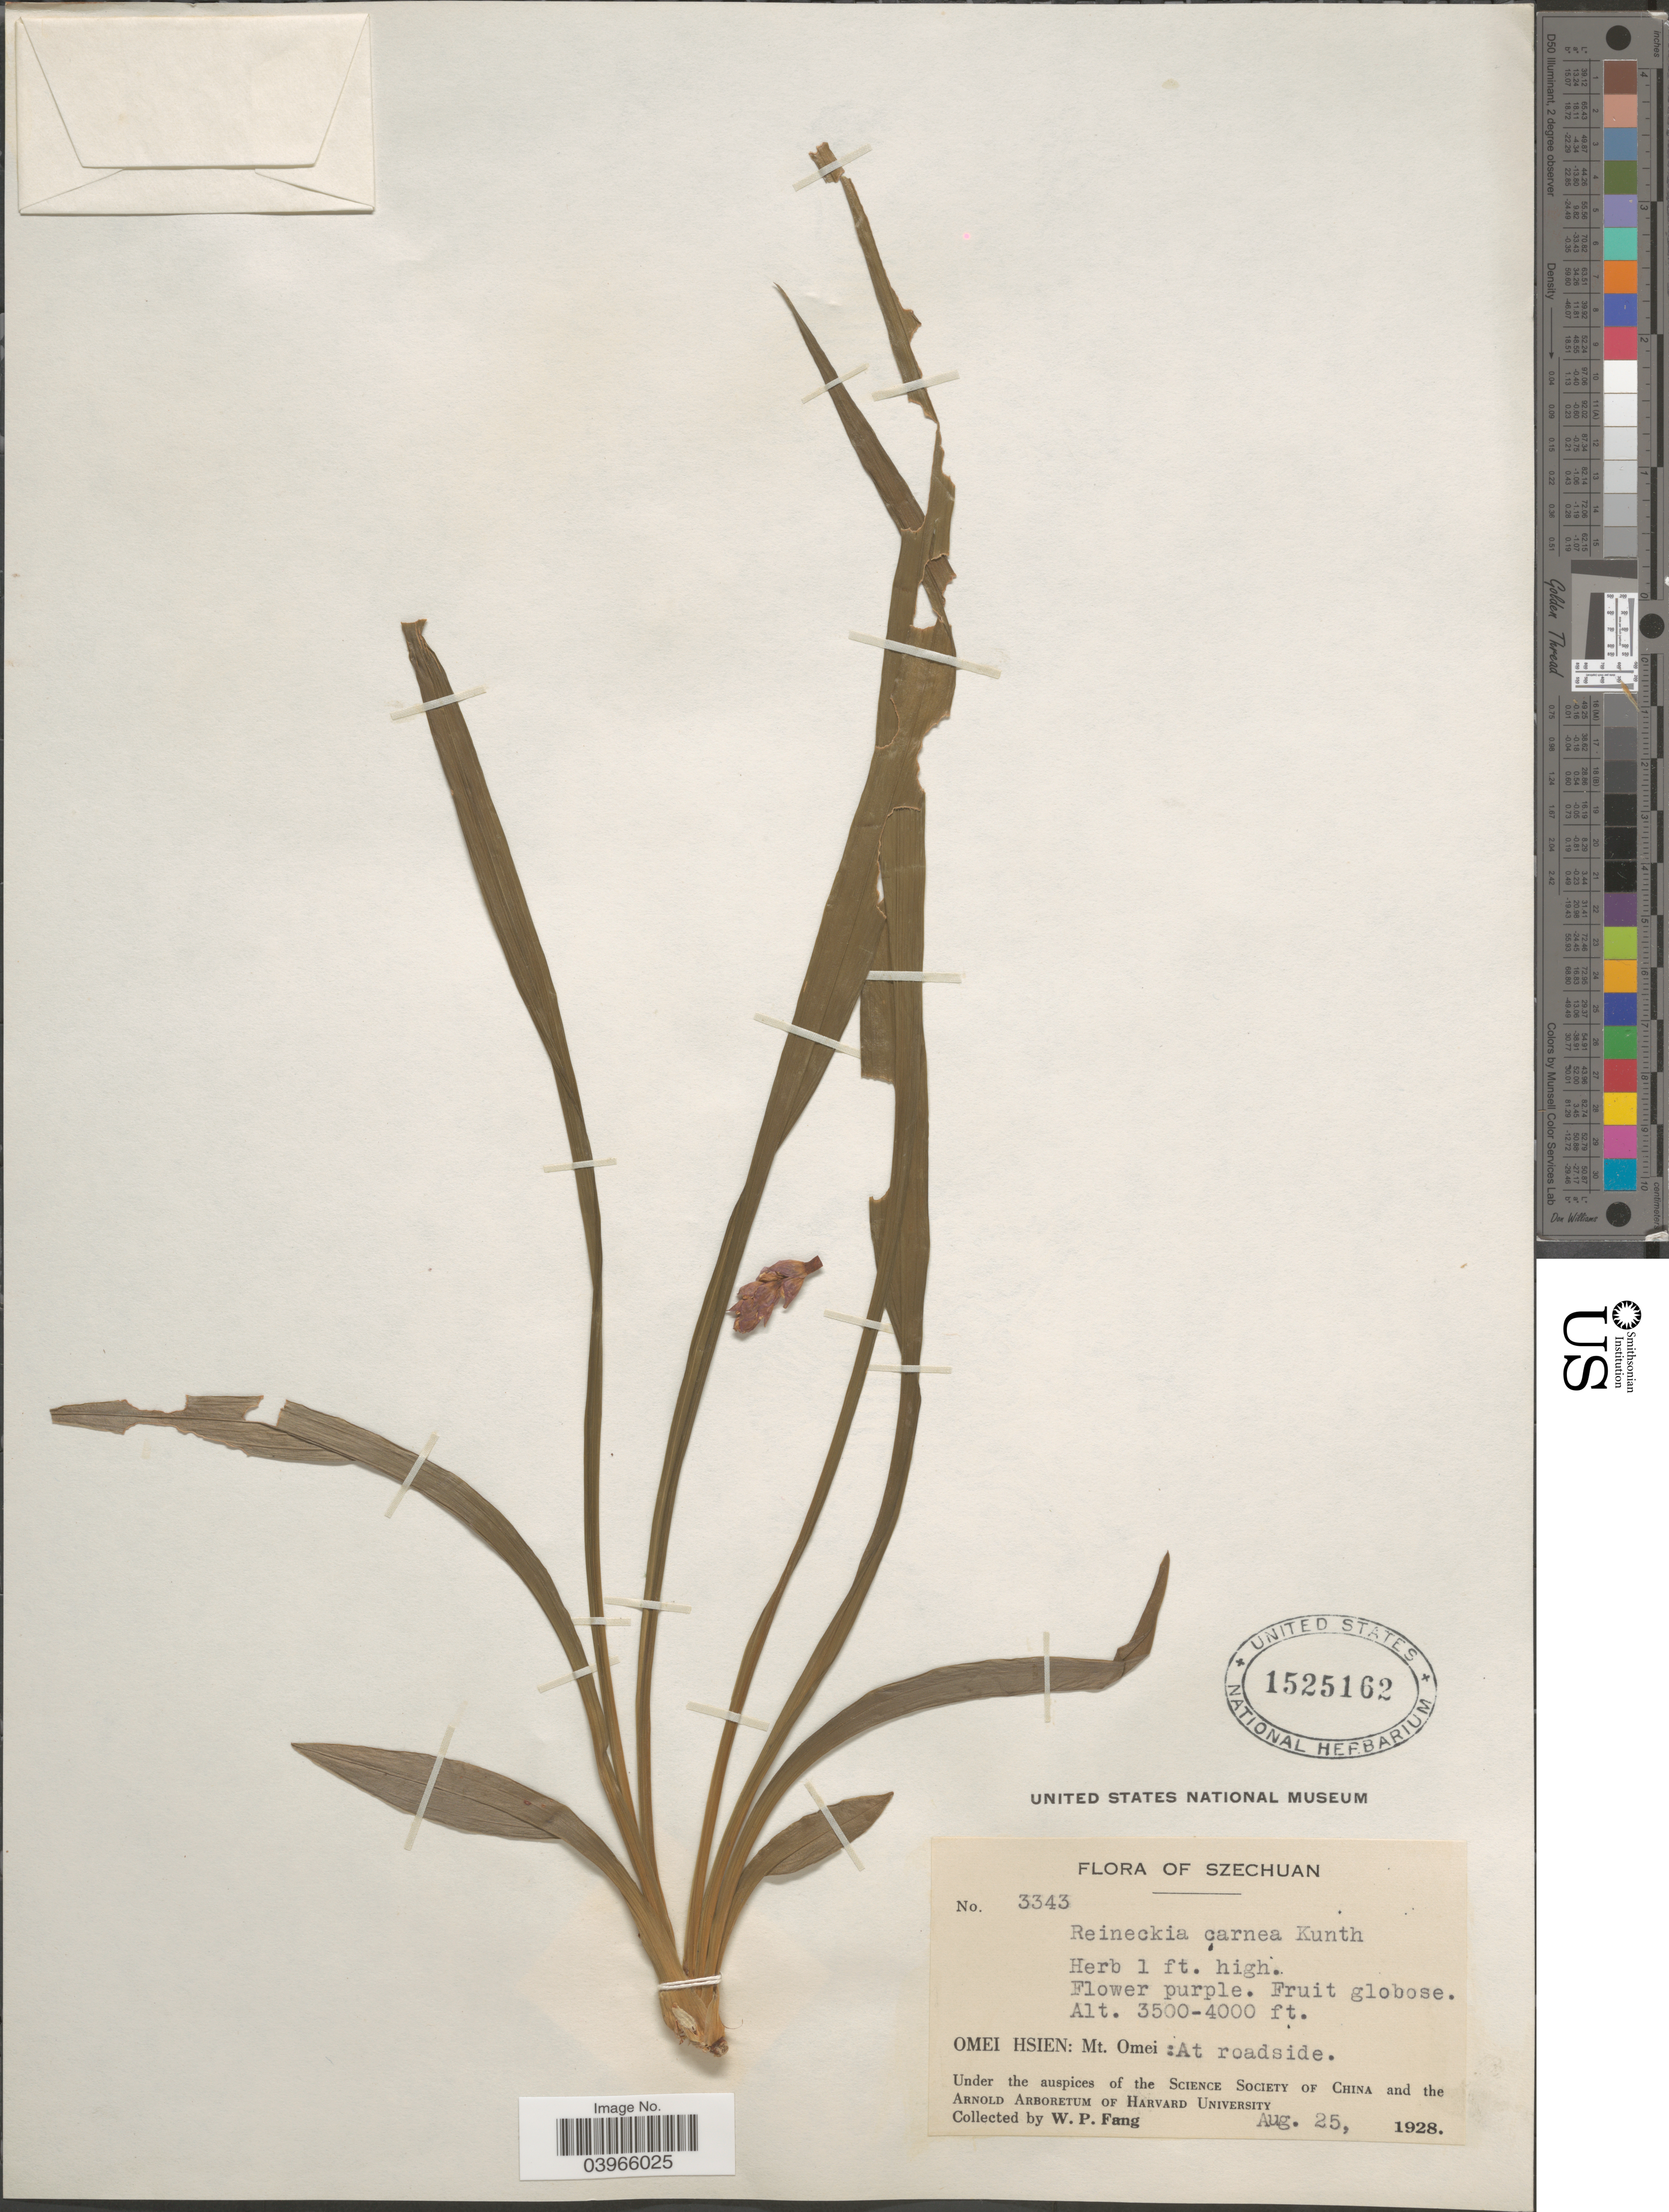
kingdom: Plantae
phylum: Tracheophyta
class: Liliopsida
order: Asparagales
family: Asparagaceae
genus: Reineckea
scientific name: Reineckea carnea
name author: (Andrews) Kunth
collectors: W. P. Fang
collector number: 3343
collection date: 1928-08-25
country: China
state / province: Sichuan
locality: Szechuan. Omei Hsien: Mt. Omei.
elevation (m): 1067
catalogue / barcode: US 1525162